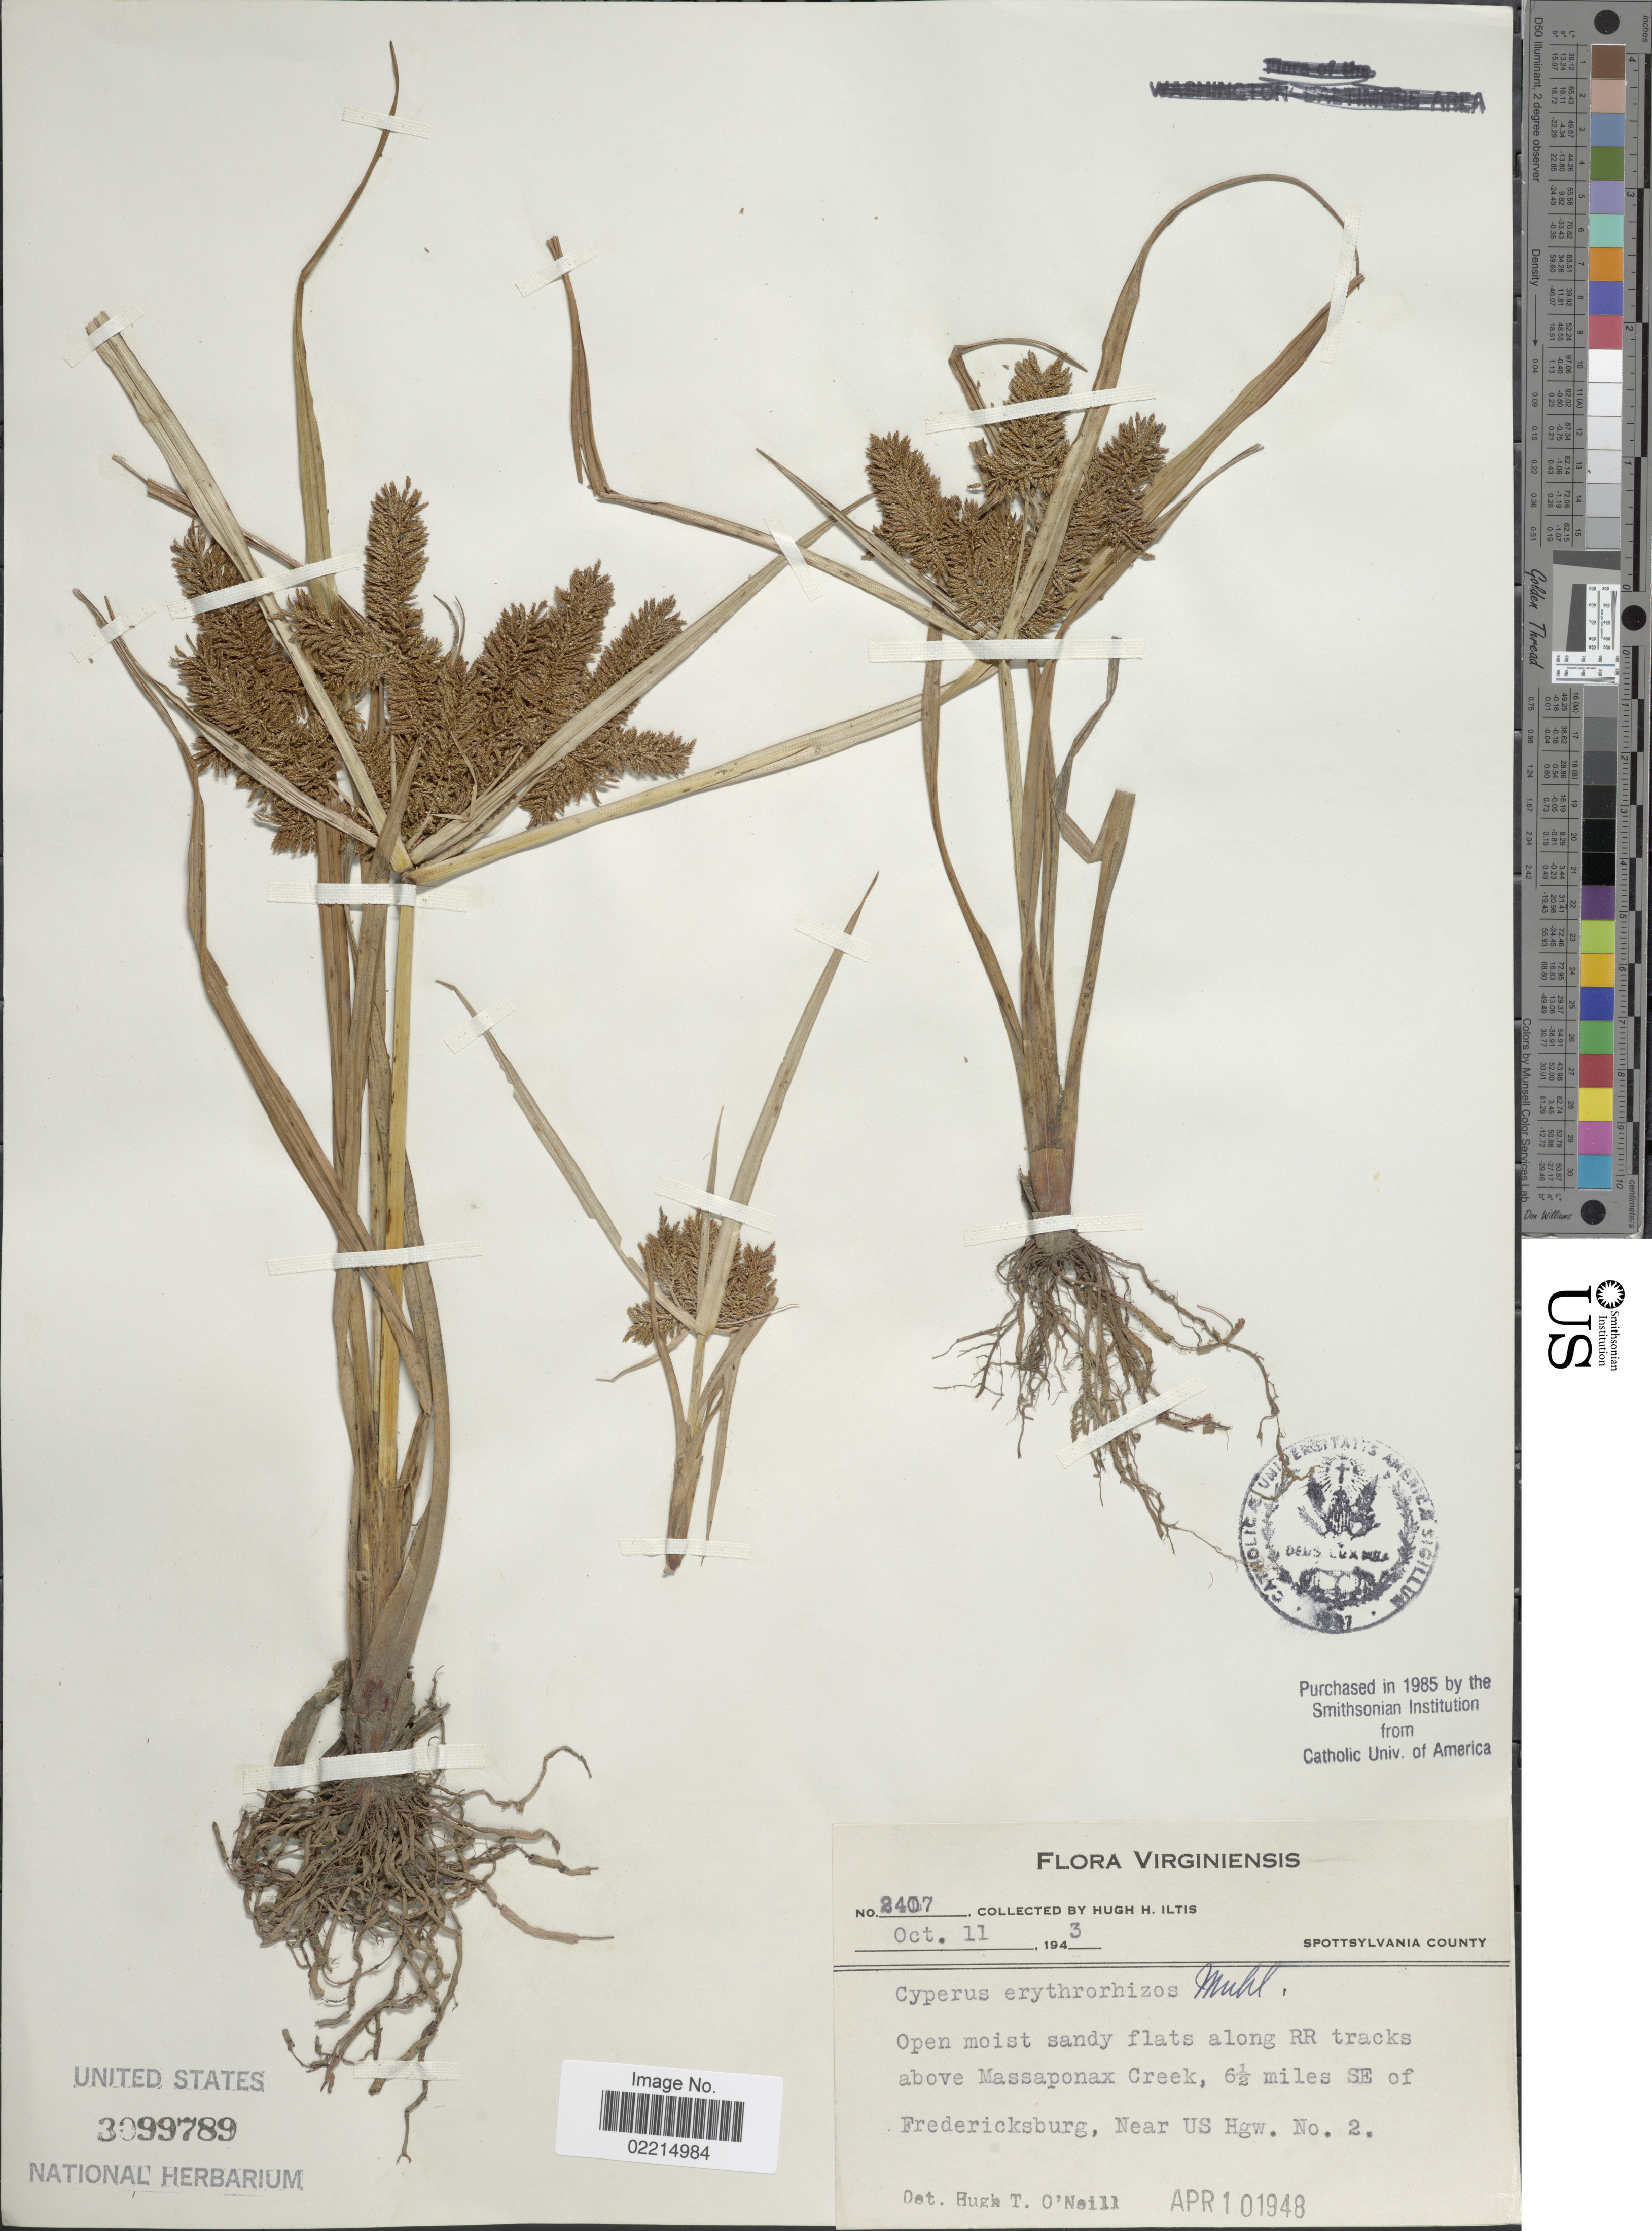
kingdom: Plantae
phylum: Tracheophyta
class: Liliopsida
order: Poales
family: Cyperaceae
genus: Cyperus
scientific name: Cyperus erythrorhizos Muhl.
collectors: H. Iltis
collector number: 2407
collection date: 1943-10-11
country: United States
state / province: Virginia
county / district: Spotsylvania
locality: Spottsylvania County, open moist sandy fats along RR tracks above Massaponax Creek, 61/2 miles SE of Fredericksburg, near US Hgy. no. 2.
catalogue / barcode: US 3099789